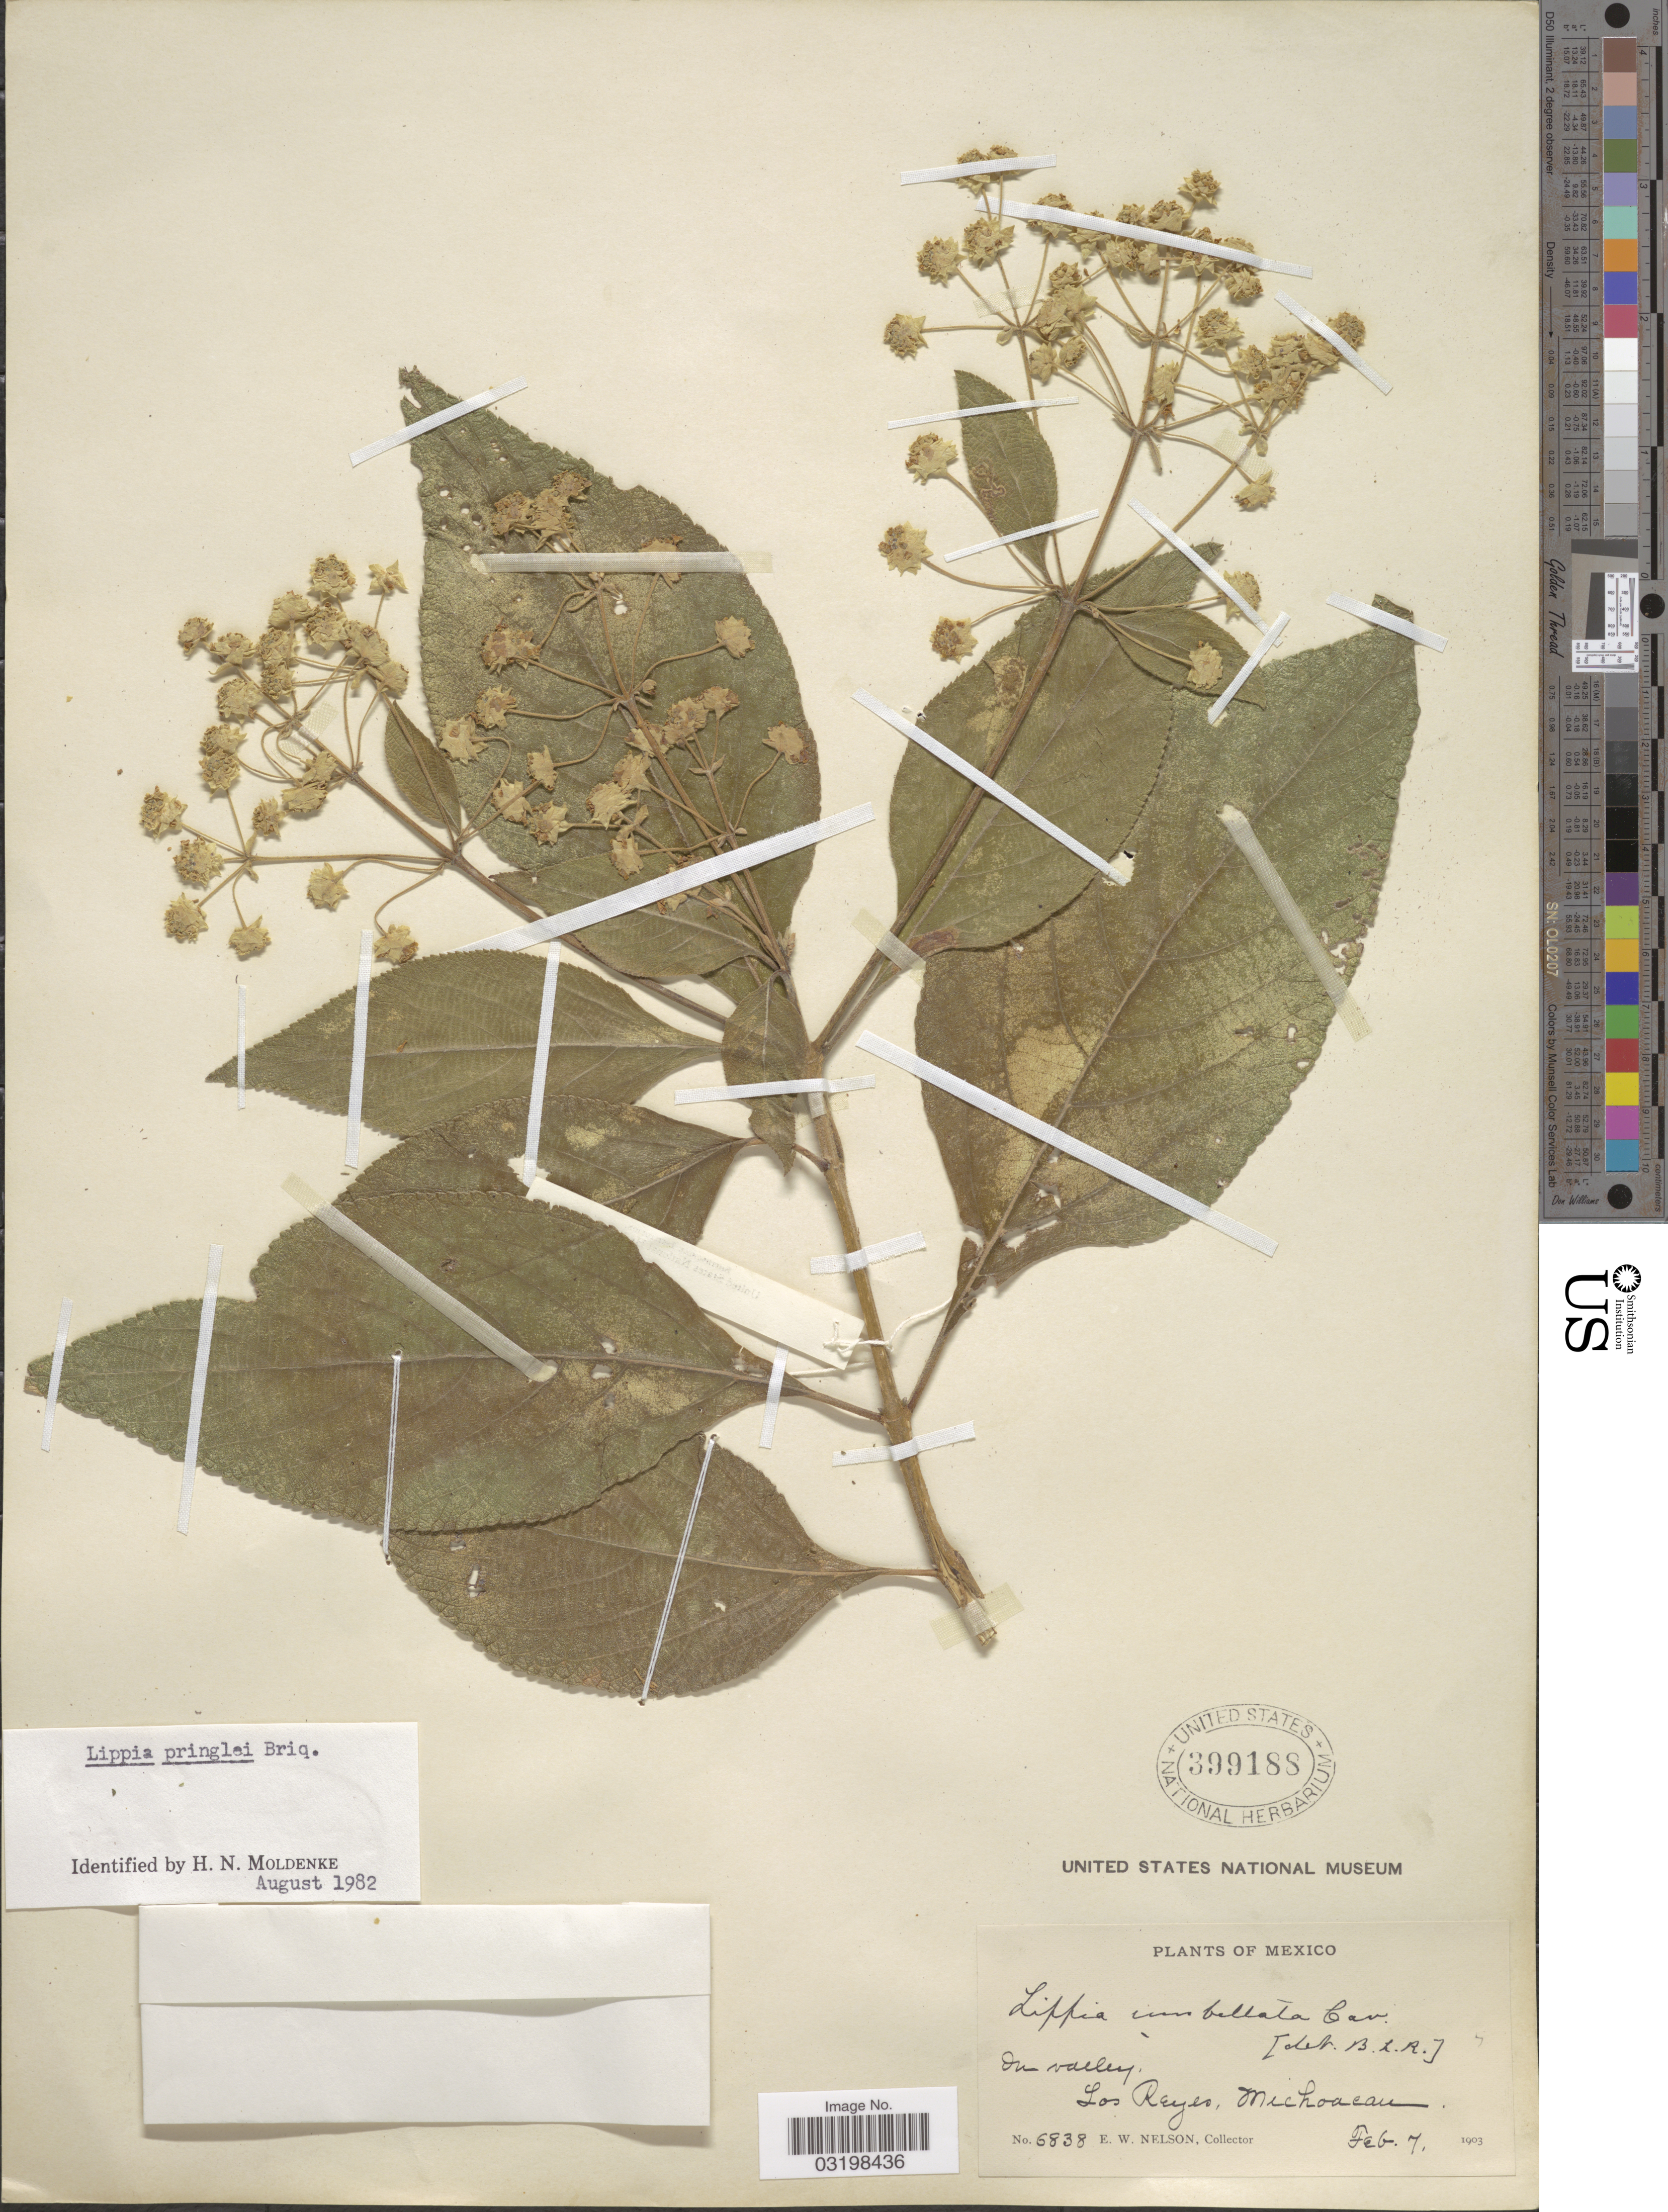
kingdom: Plantae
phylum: Tracheophyta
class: Magnoliopsida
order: Lamiales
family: Verbenaceae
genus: Lippia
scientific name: Lippia umbellata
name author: Cav.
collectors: E. W. Nelson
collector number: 6838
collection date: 1903-02-07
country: Mexico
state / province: Michoacán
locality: In valley. Los Reyes.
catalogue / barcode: US 399188